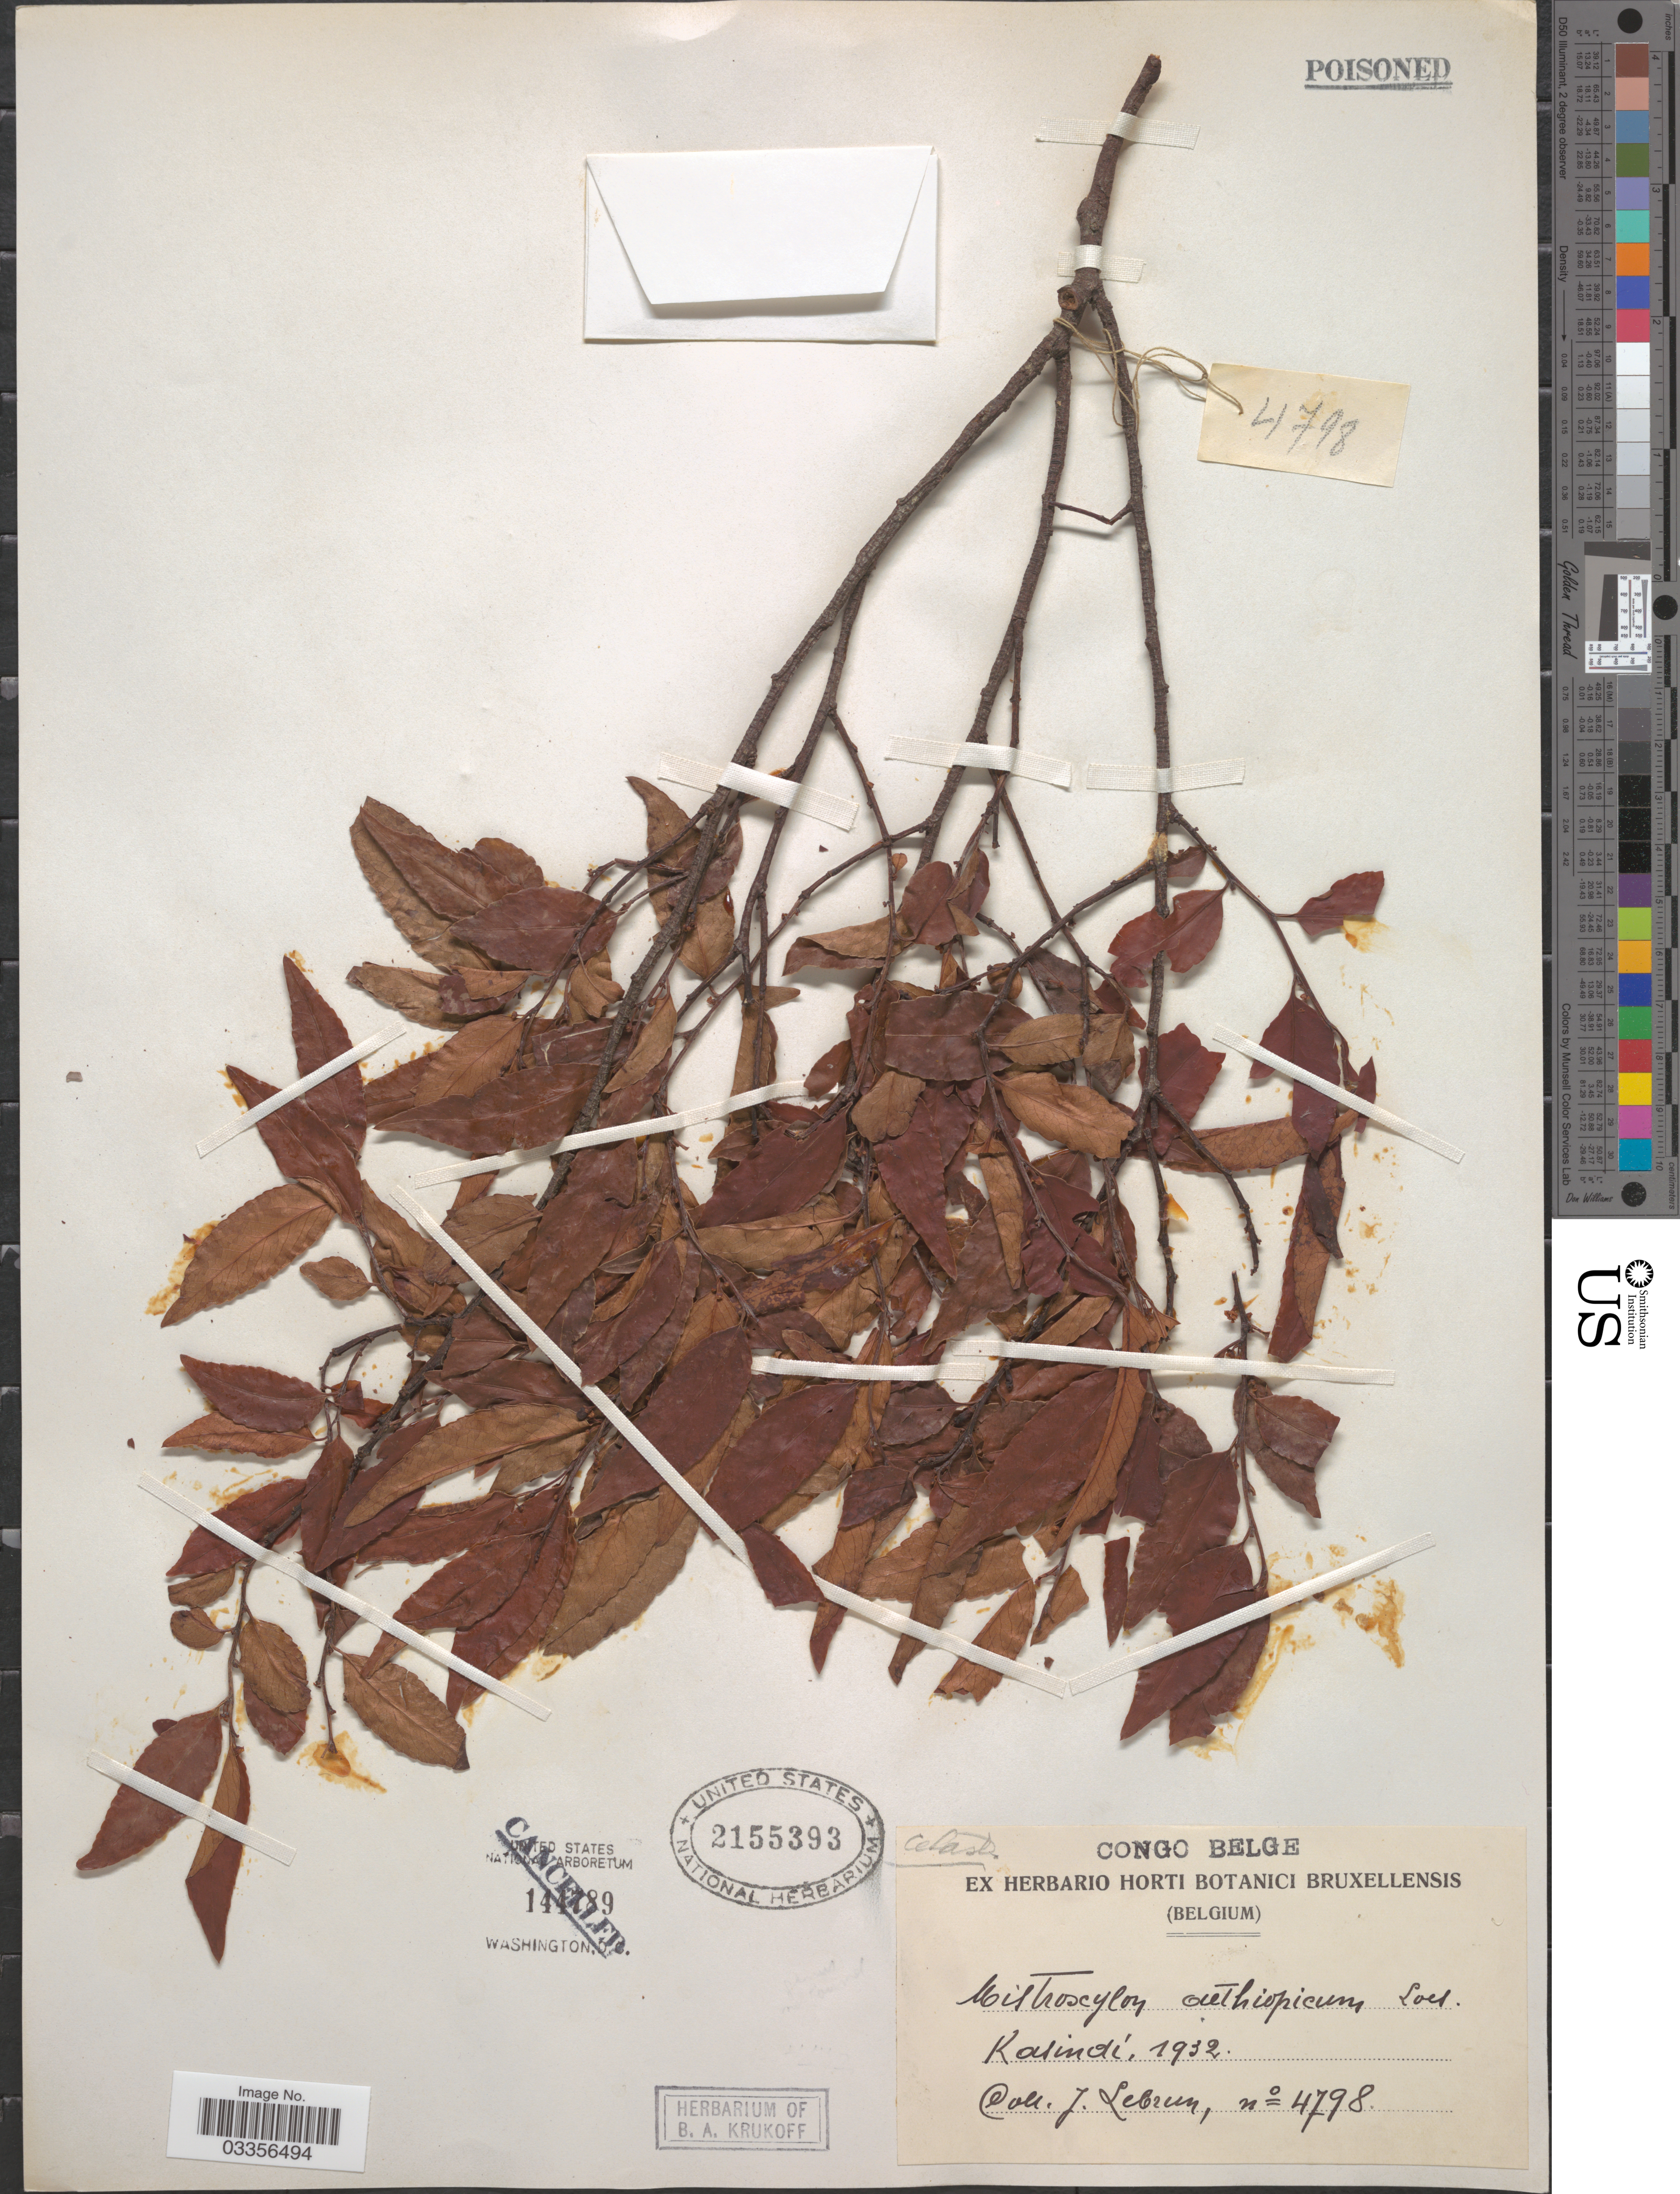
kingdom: Plantae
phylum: Tracheophyta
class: Magnoliopsida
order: Celastrales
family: Celastraceae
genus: Mystroxylon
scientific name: Mystroxylon aethiopicum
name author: (Thunb.) Loes.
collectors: J. A. Lebrun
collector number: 4798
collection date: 1932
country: Congo, Democratic Republic of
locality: Congo Belge, Kasindi.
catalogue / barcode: US 2155393